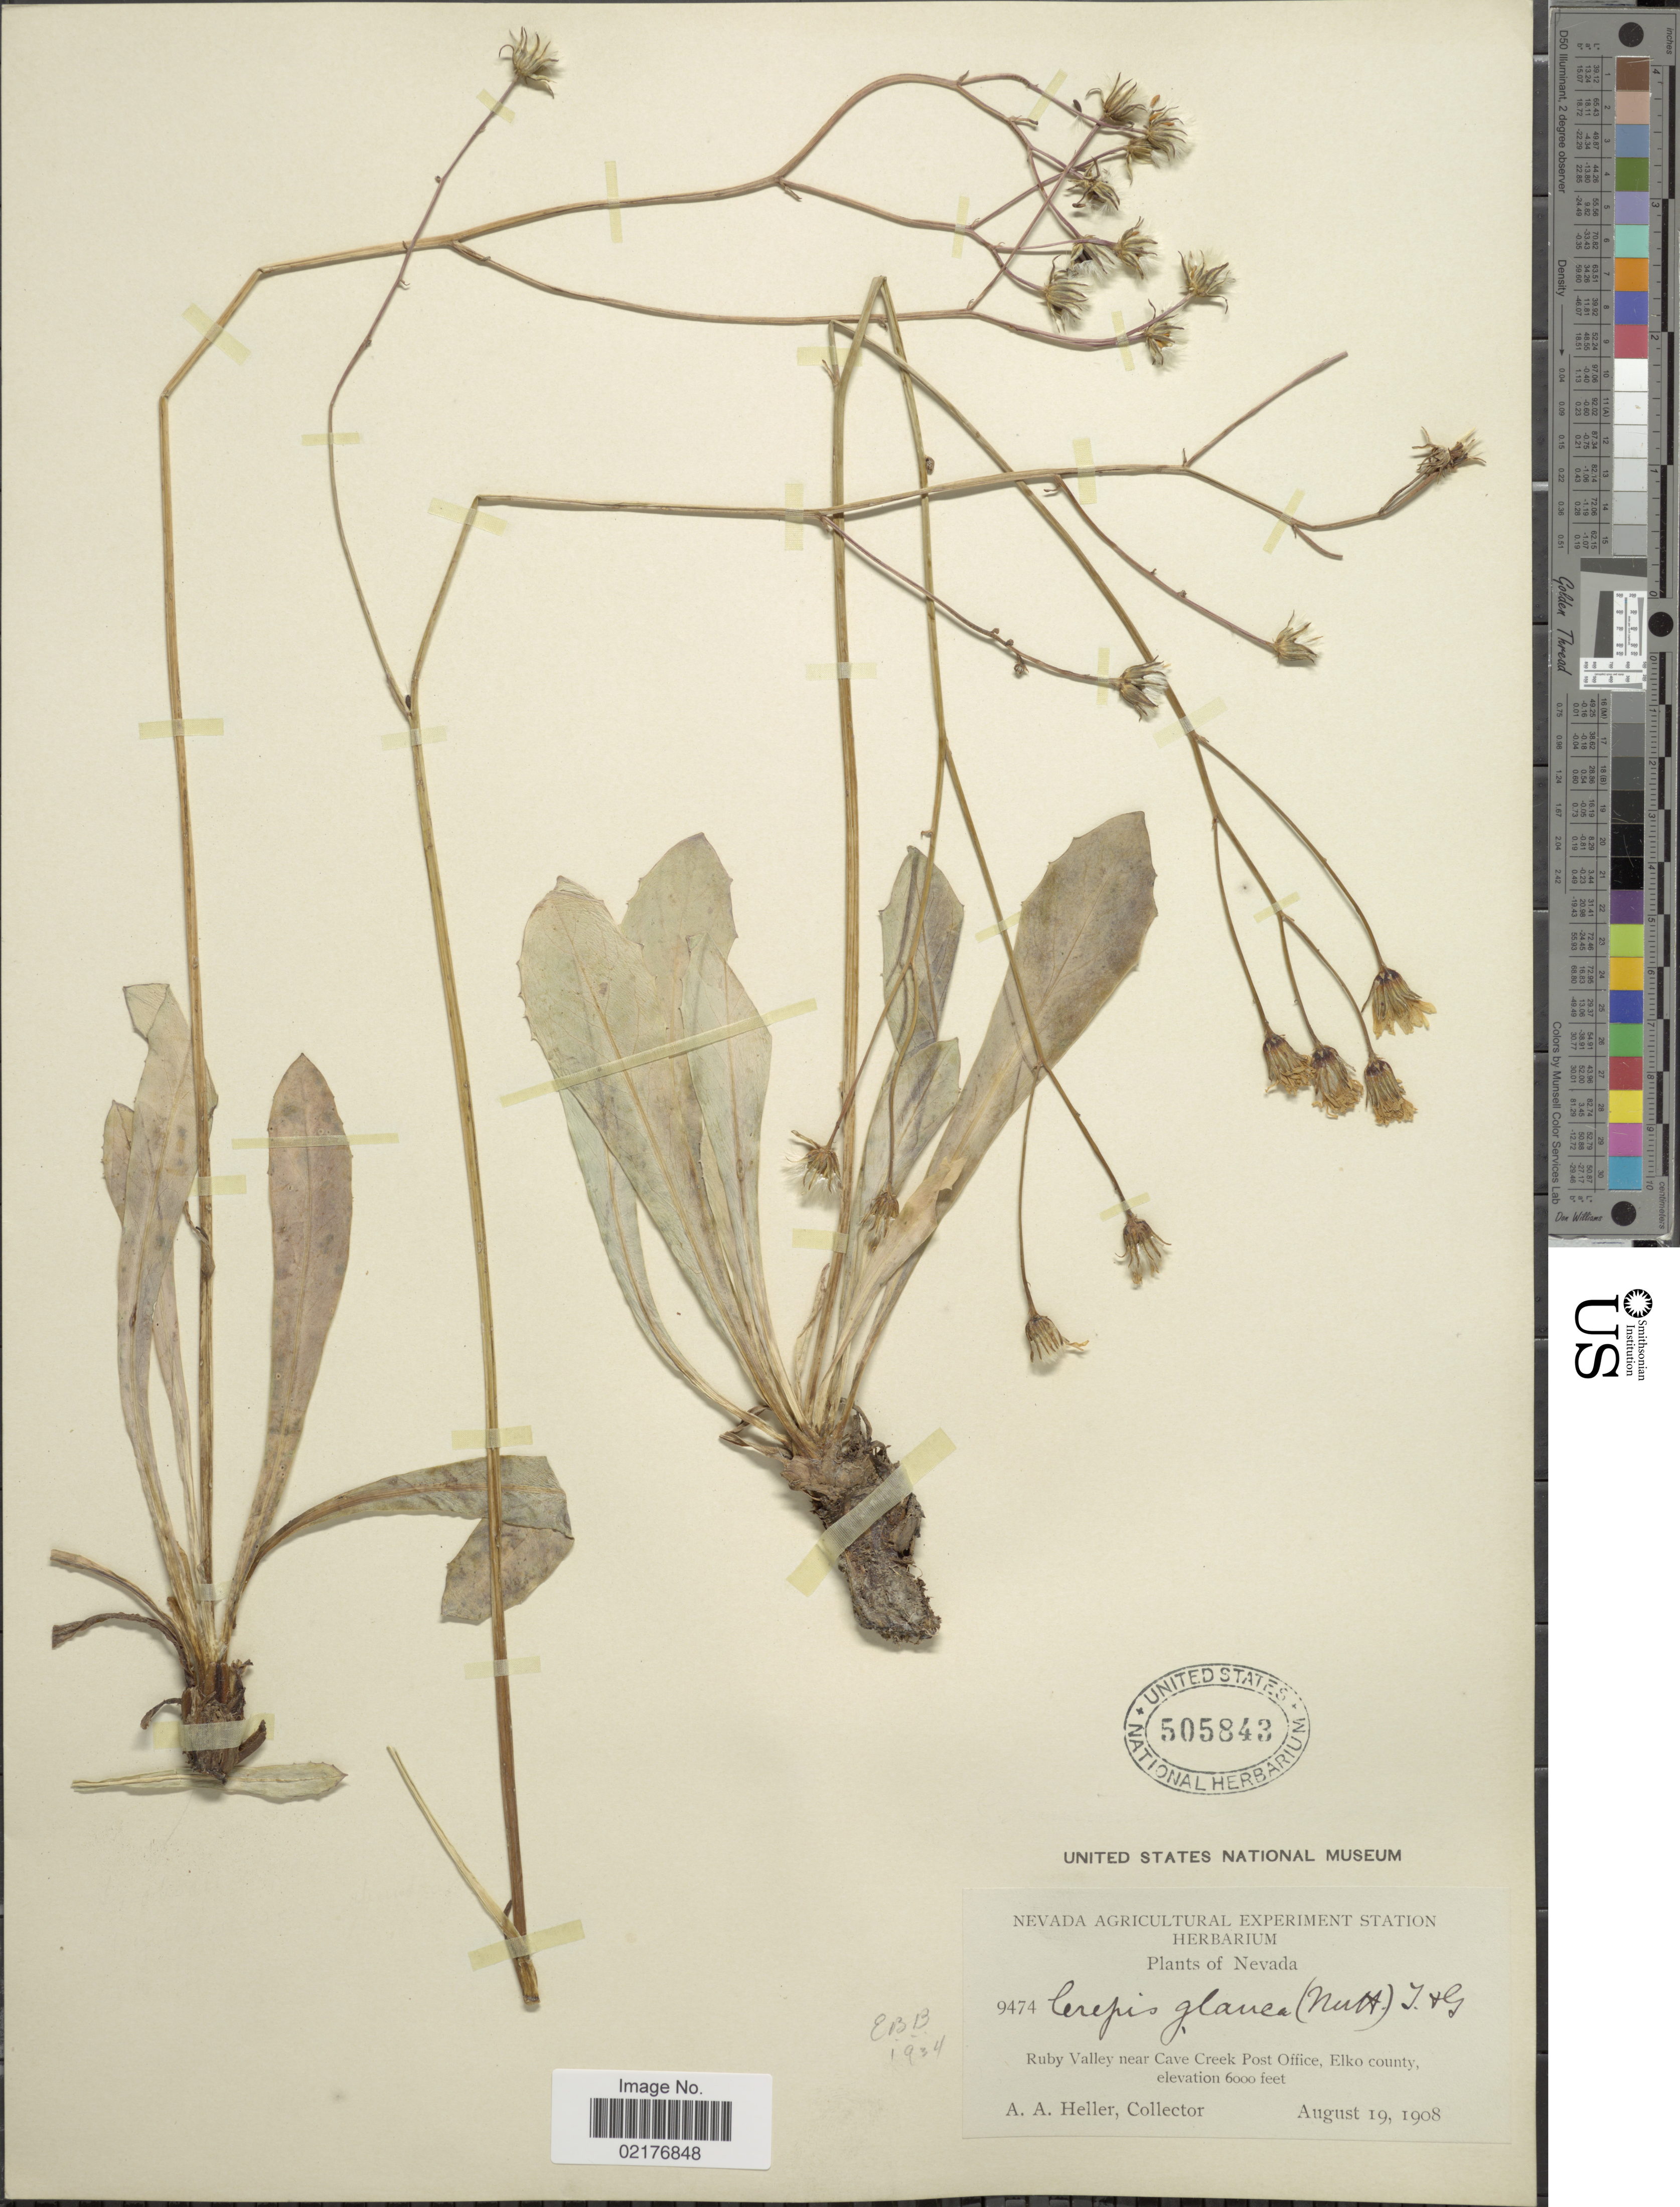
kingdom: Plantae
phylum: Tracheophyta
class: Magnoliopsida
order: Asterales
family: Asteraceae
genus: Askellia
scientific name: Askellia flexuosa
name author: (Ledeb.) W.A. Weber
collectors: A. A. Heller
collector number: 9474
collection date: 1908-08-19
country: United States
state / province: Nevada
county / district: Elko Co.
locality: Ruby Valley near Cave Creek Post Office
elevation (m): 1829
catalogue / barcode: US 505843